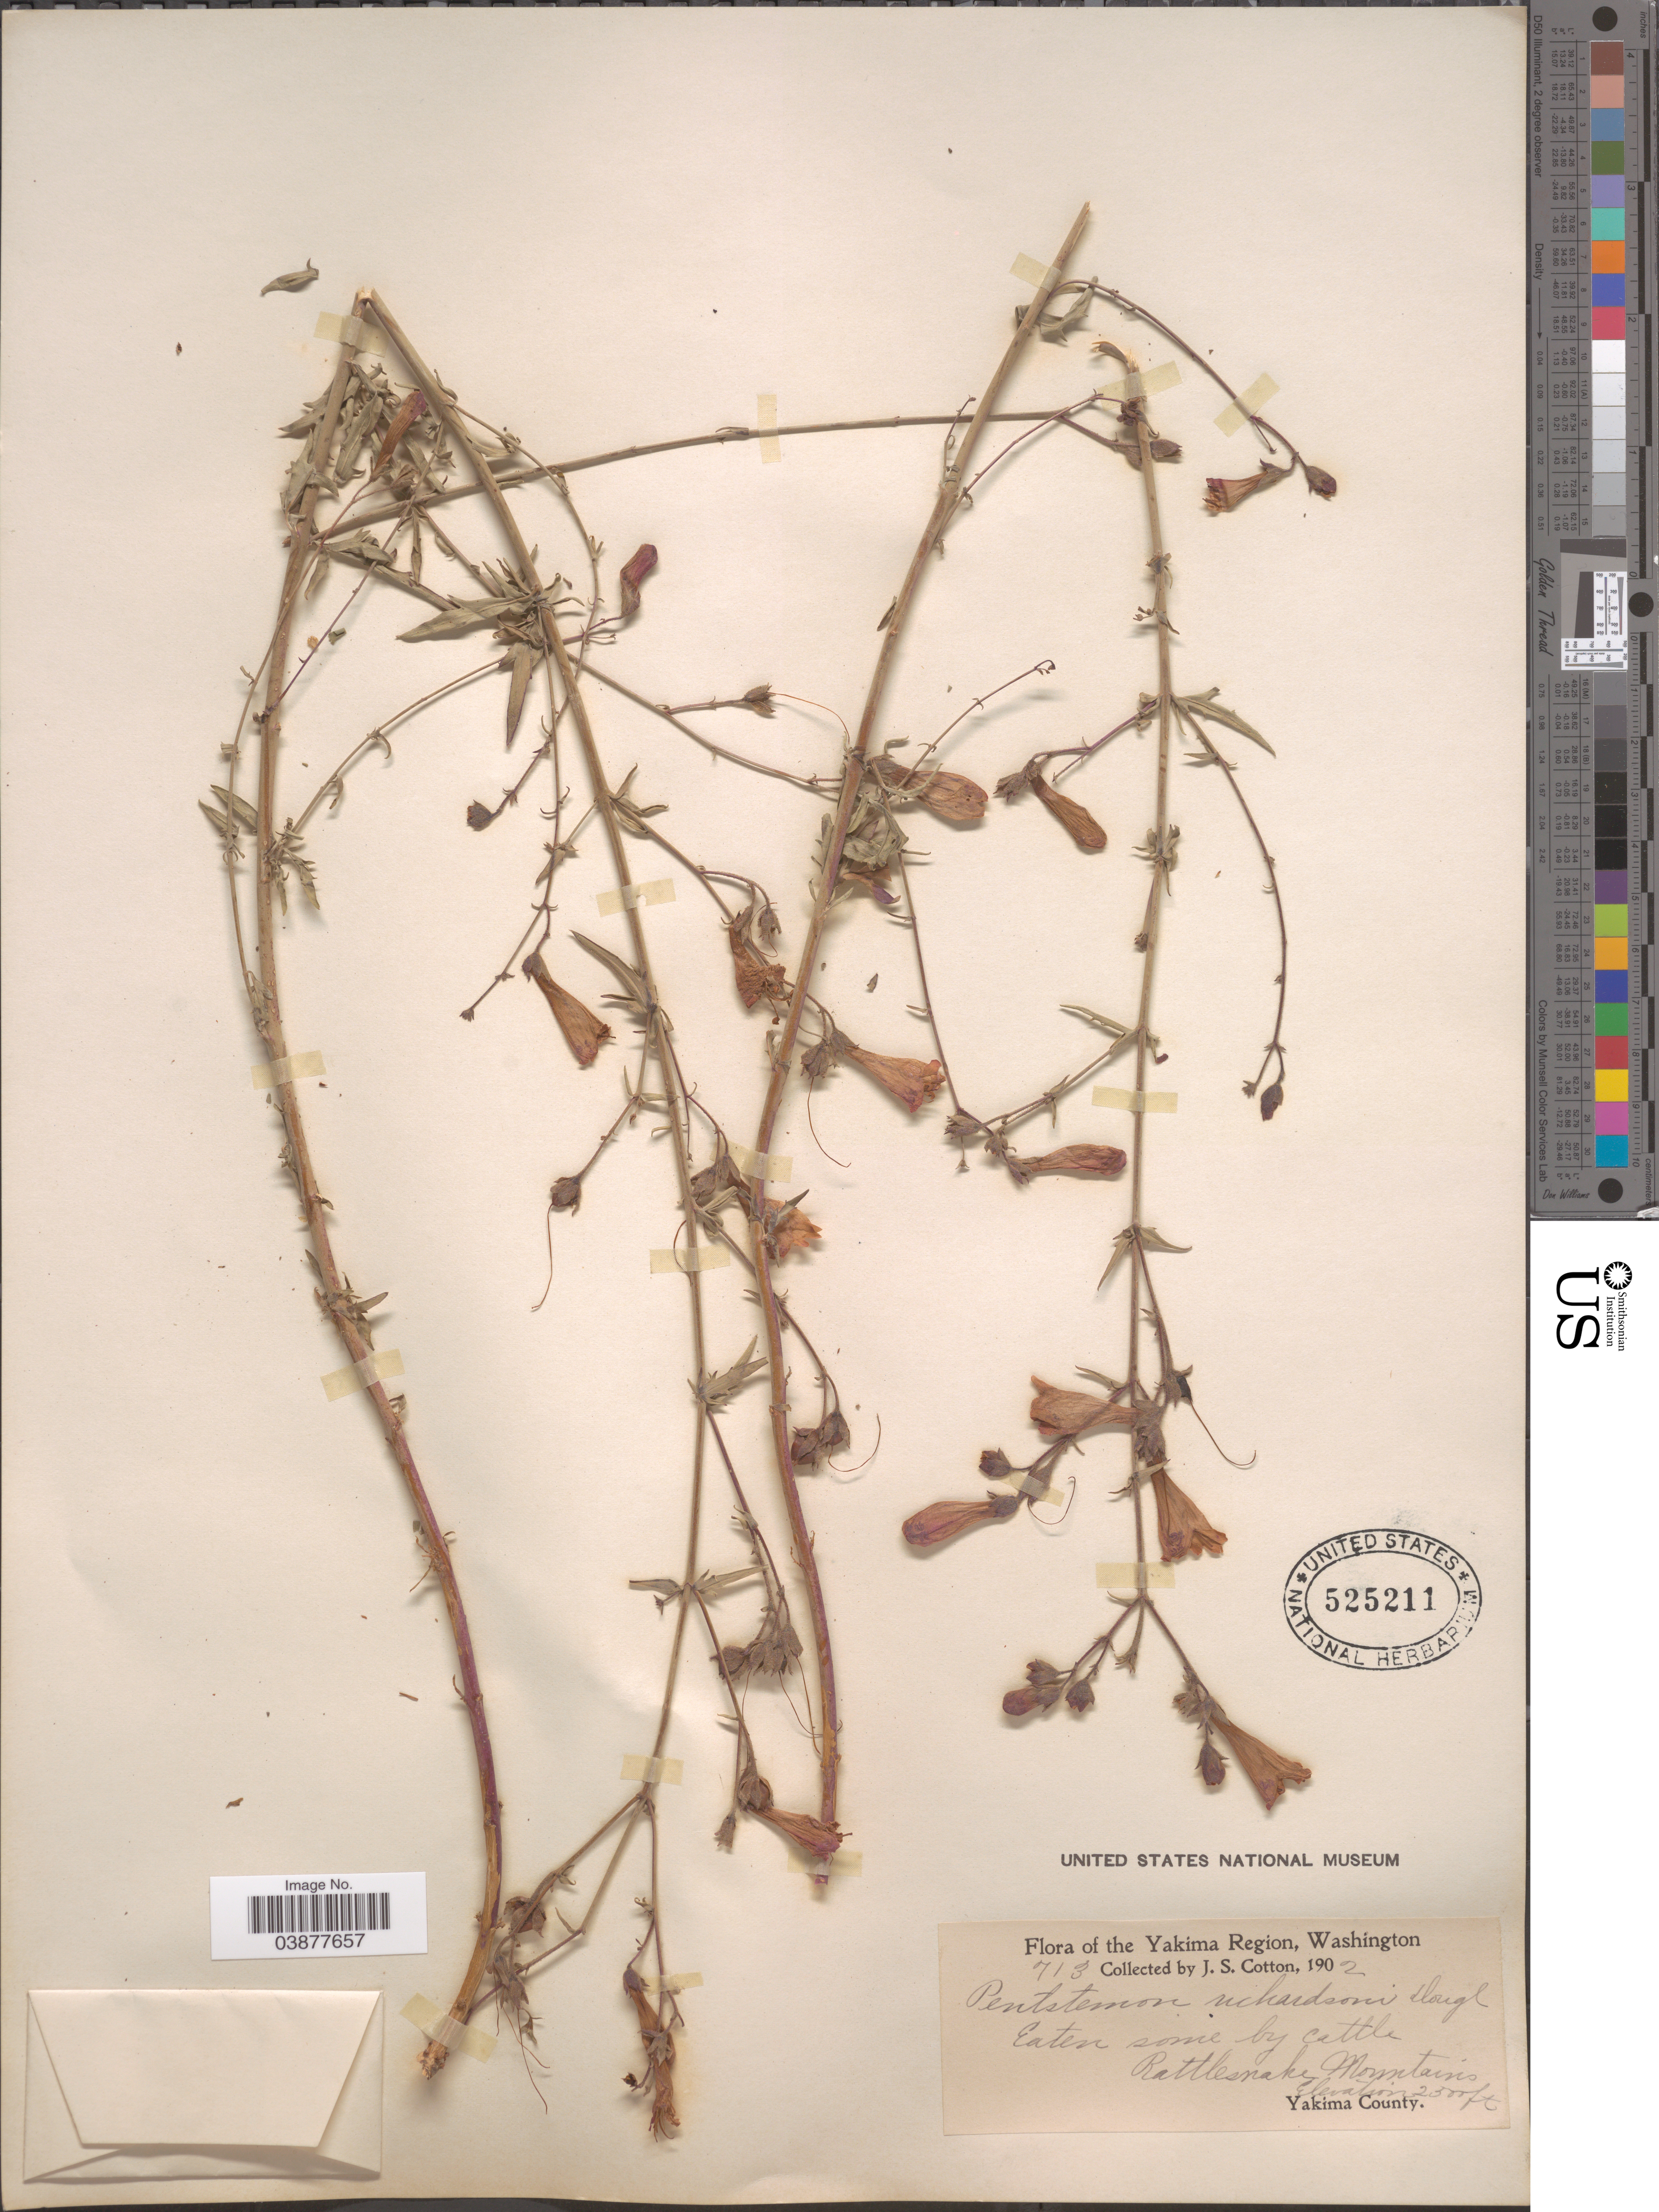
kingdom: Plantae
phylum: Tracheophyta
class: Magnoliopsida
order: Lamiales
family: Plantaginaceae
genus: Penstemon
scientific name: Penstemon richardsonii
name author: Douglas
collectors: J. S. Cotton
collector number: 713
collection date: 1902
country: United States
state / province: Washington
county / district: Yakima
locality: Yakima Region. Rattlesnake Mountains. Yakima County.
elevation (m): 701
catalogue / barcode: US 525211